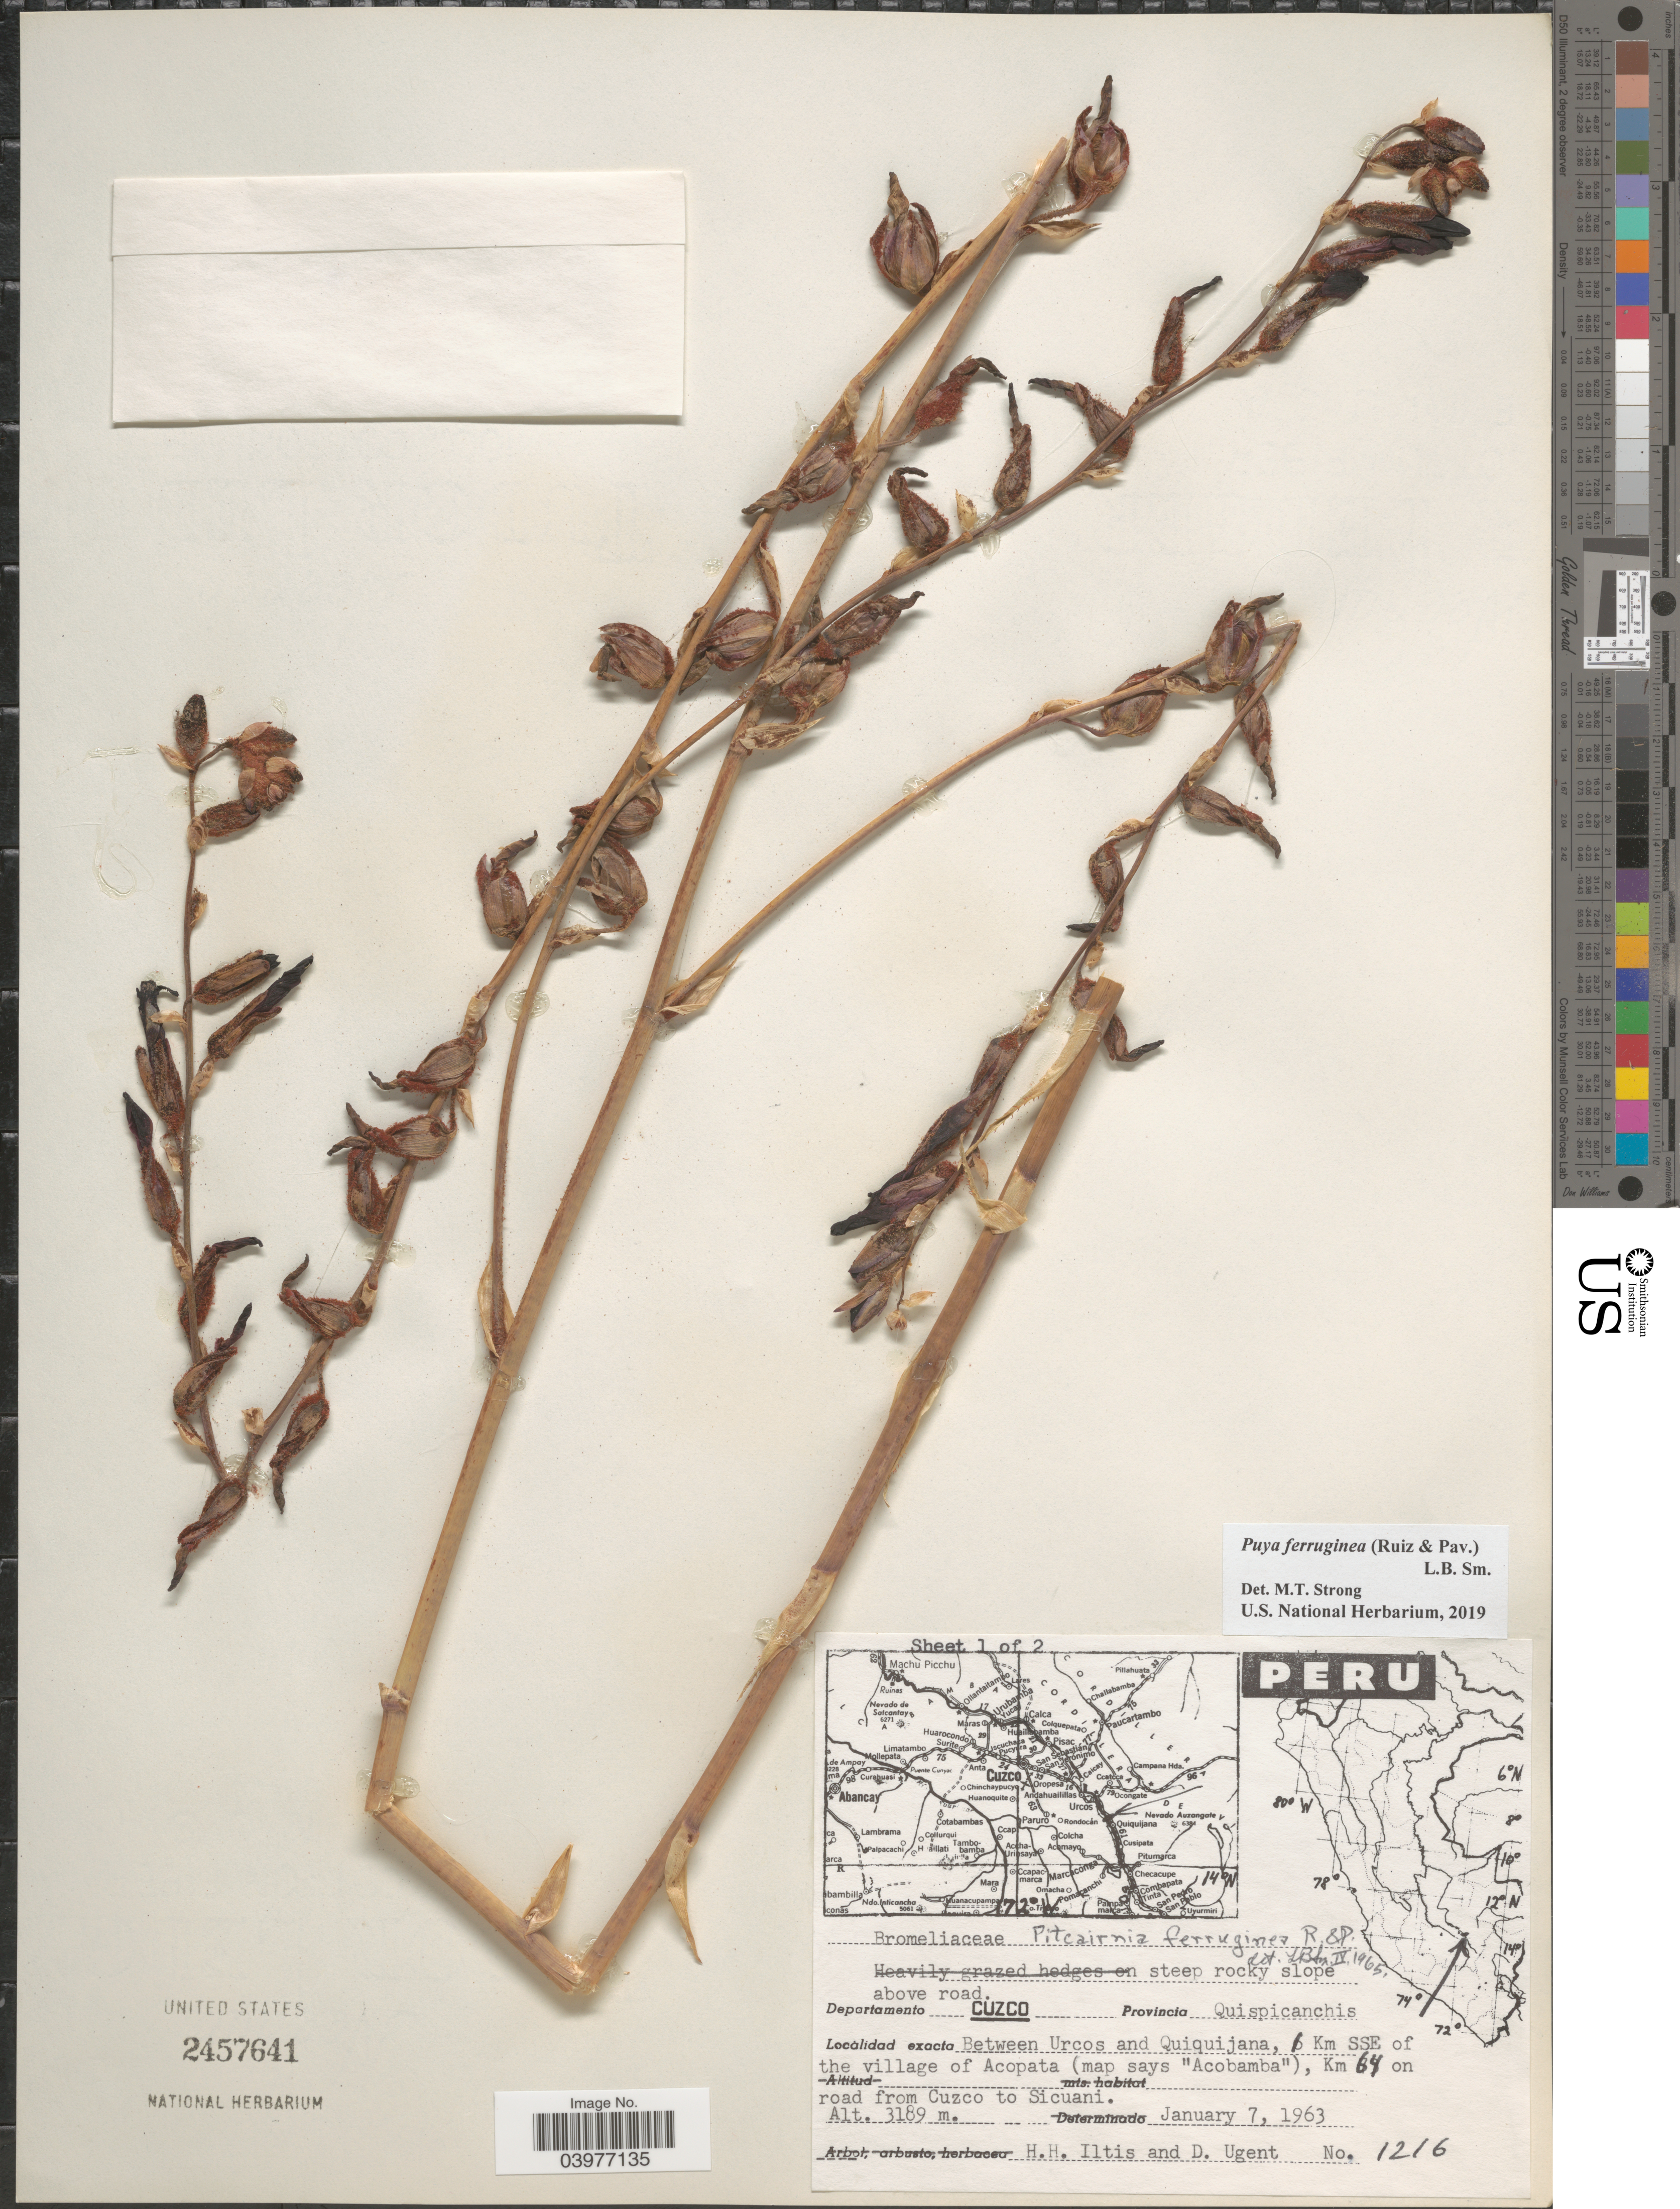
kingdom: Plantae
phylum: Tracheophyta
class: Liliopsida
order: Poales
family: Bromeliaceae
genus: Puya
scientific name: Puya ferruginea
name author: (Ruiz & Pav.) L.B. Sm.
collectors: H. H. Iltis & D. Ugent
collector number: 1216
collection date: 1963-01-07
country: Peru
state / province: Cusco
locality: Departamento Cuzco. Provincia Quispicanchis. Between Urcos and Quiquijana, 1 Km SSE of the village of Acopata (map says "Acobamba"), Km 64 on road from Cuzco to Sicuani.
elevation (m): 3189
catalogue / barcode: US 2457641